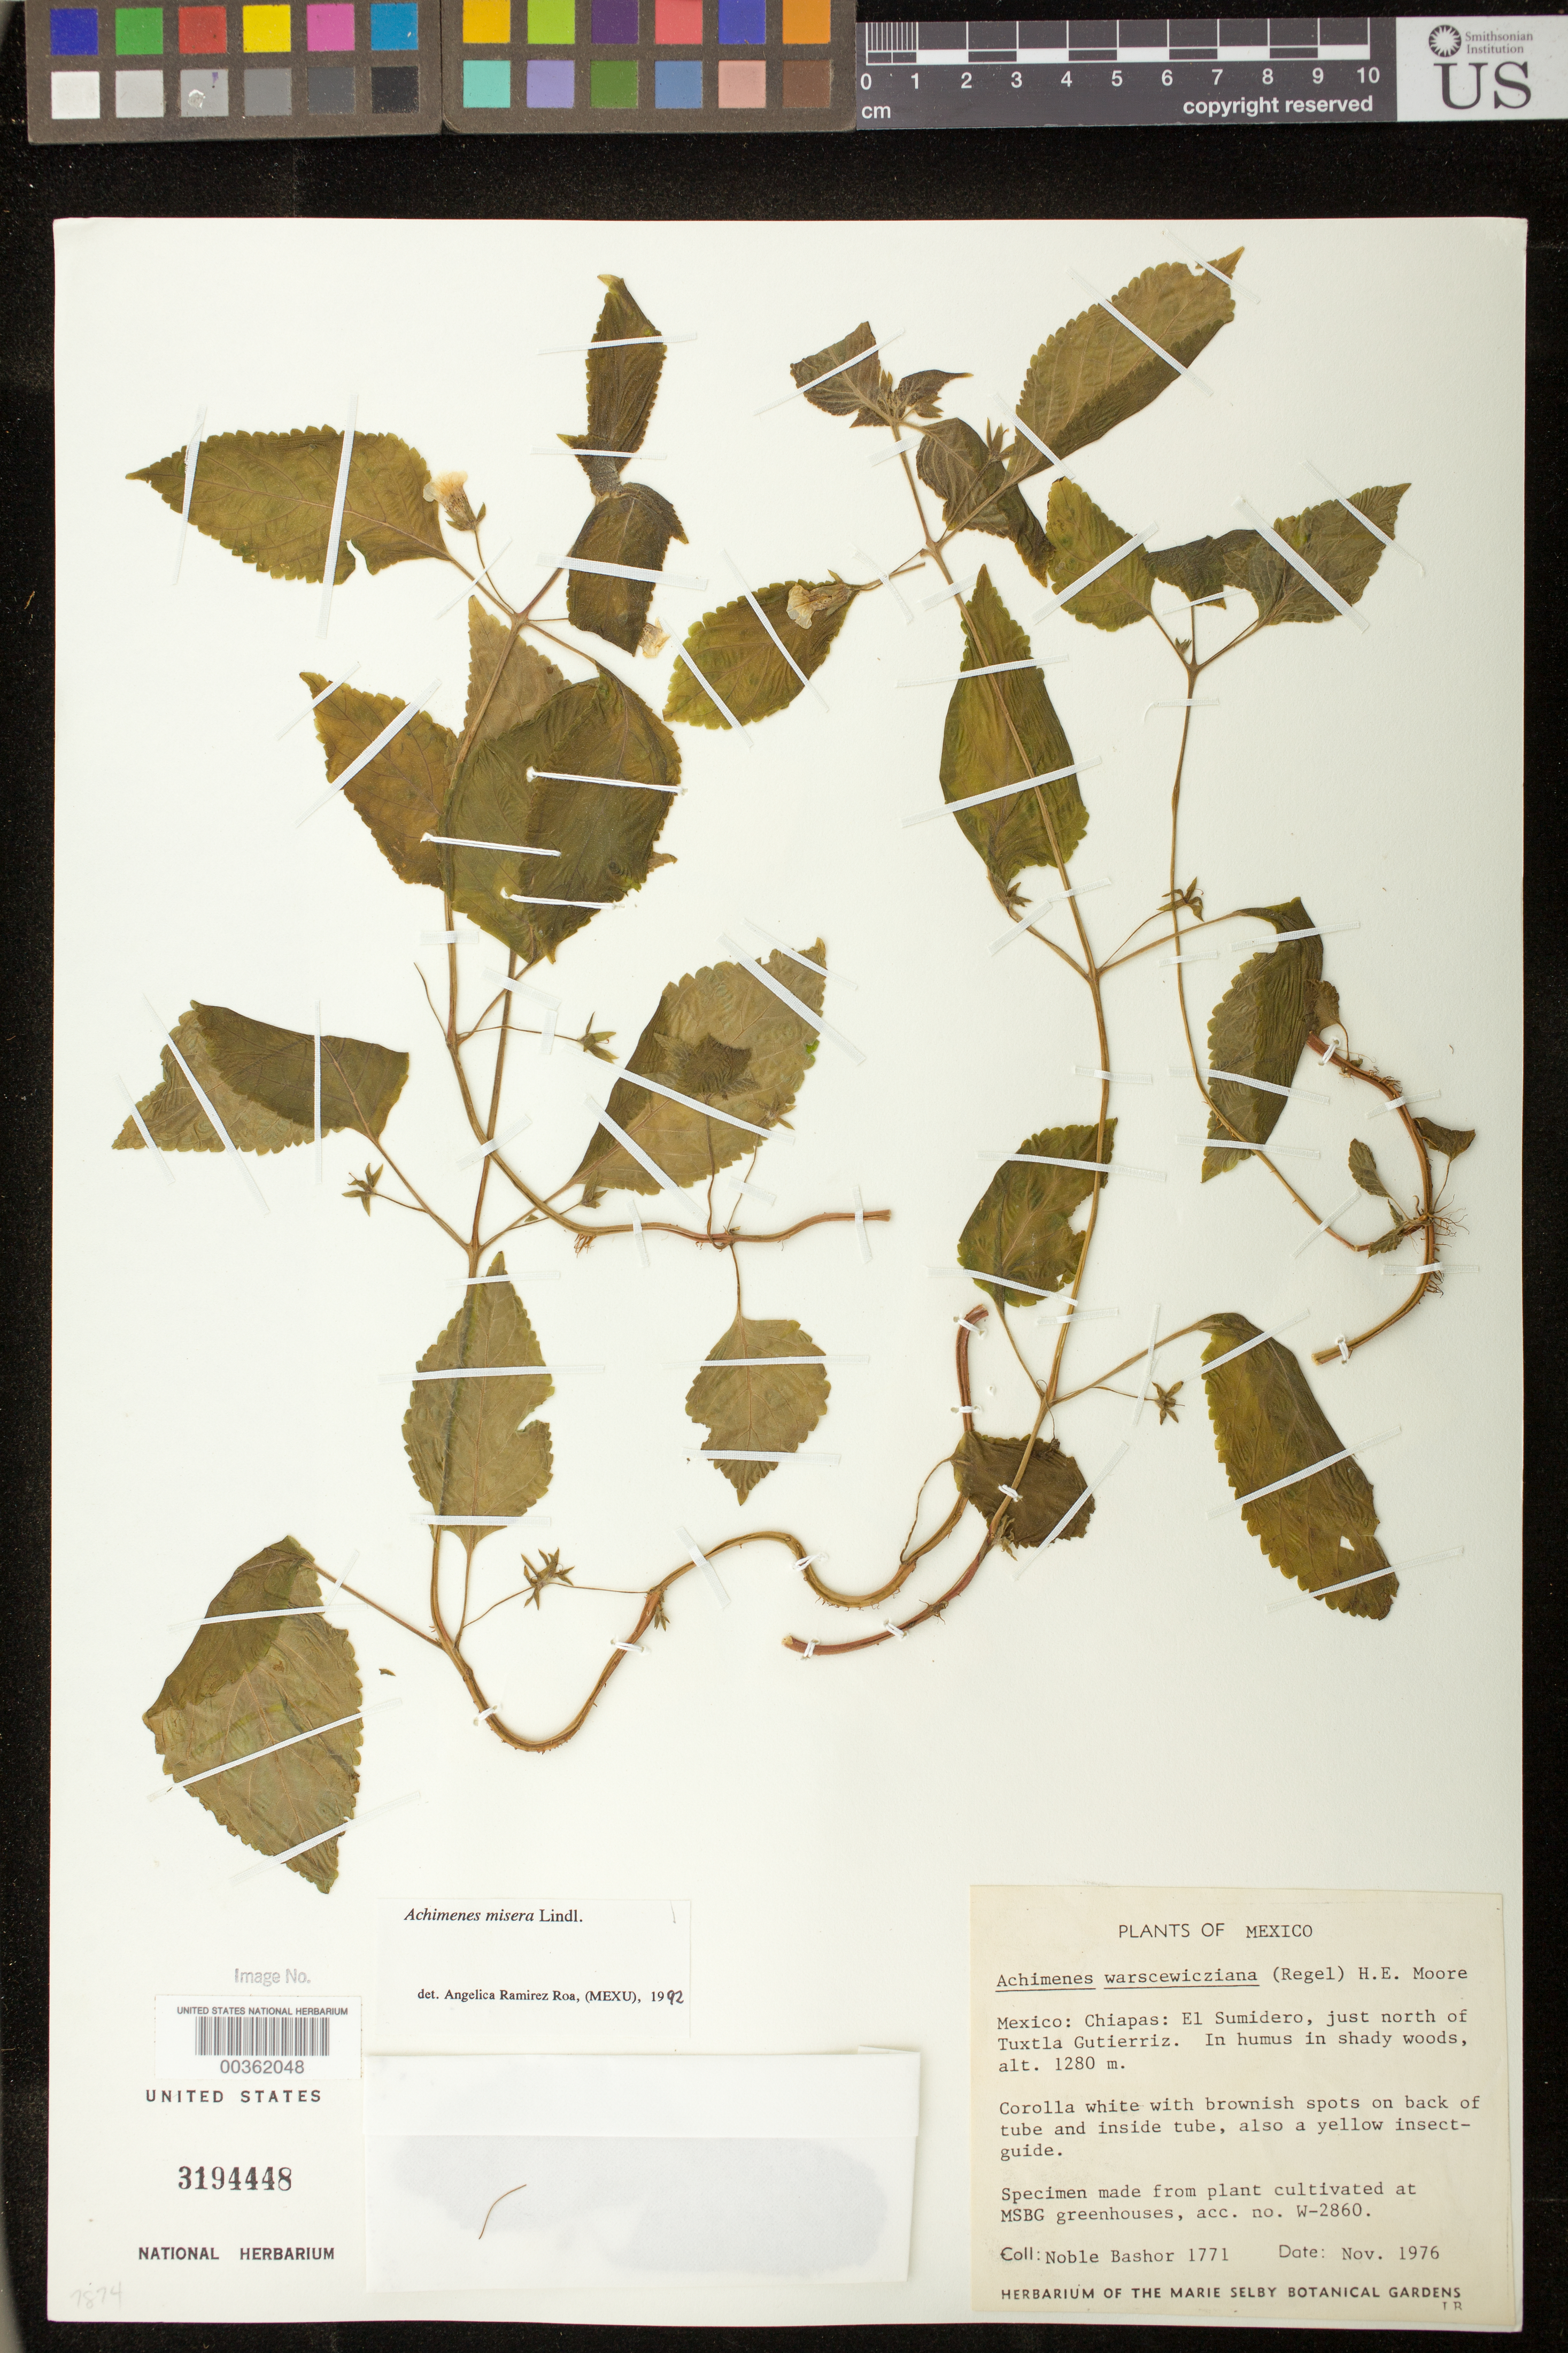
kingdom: Plantae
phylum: Tracheophyta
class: Magnoliopsida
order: Lamiales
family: Gesneriaceae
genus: Achimenes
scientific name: Achimenes misera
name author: Lindl.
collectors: N. Bashor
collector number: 1771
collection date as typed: Nov 1976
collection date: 1976-11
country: Mexico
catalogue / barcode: US 3194448